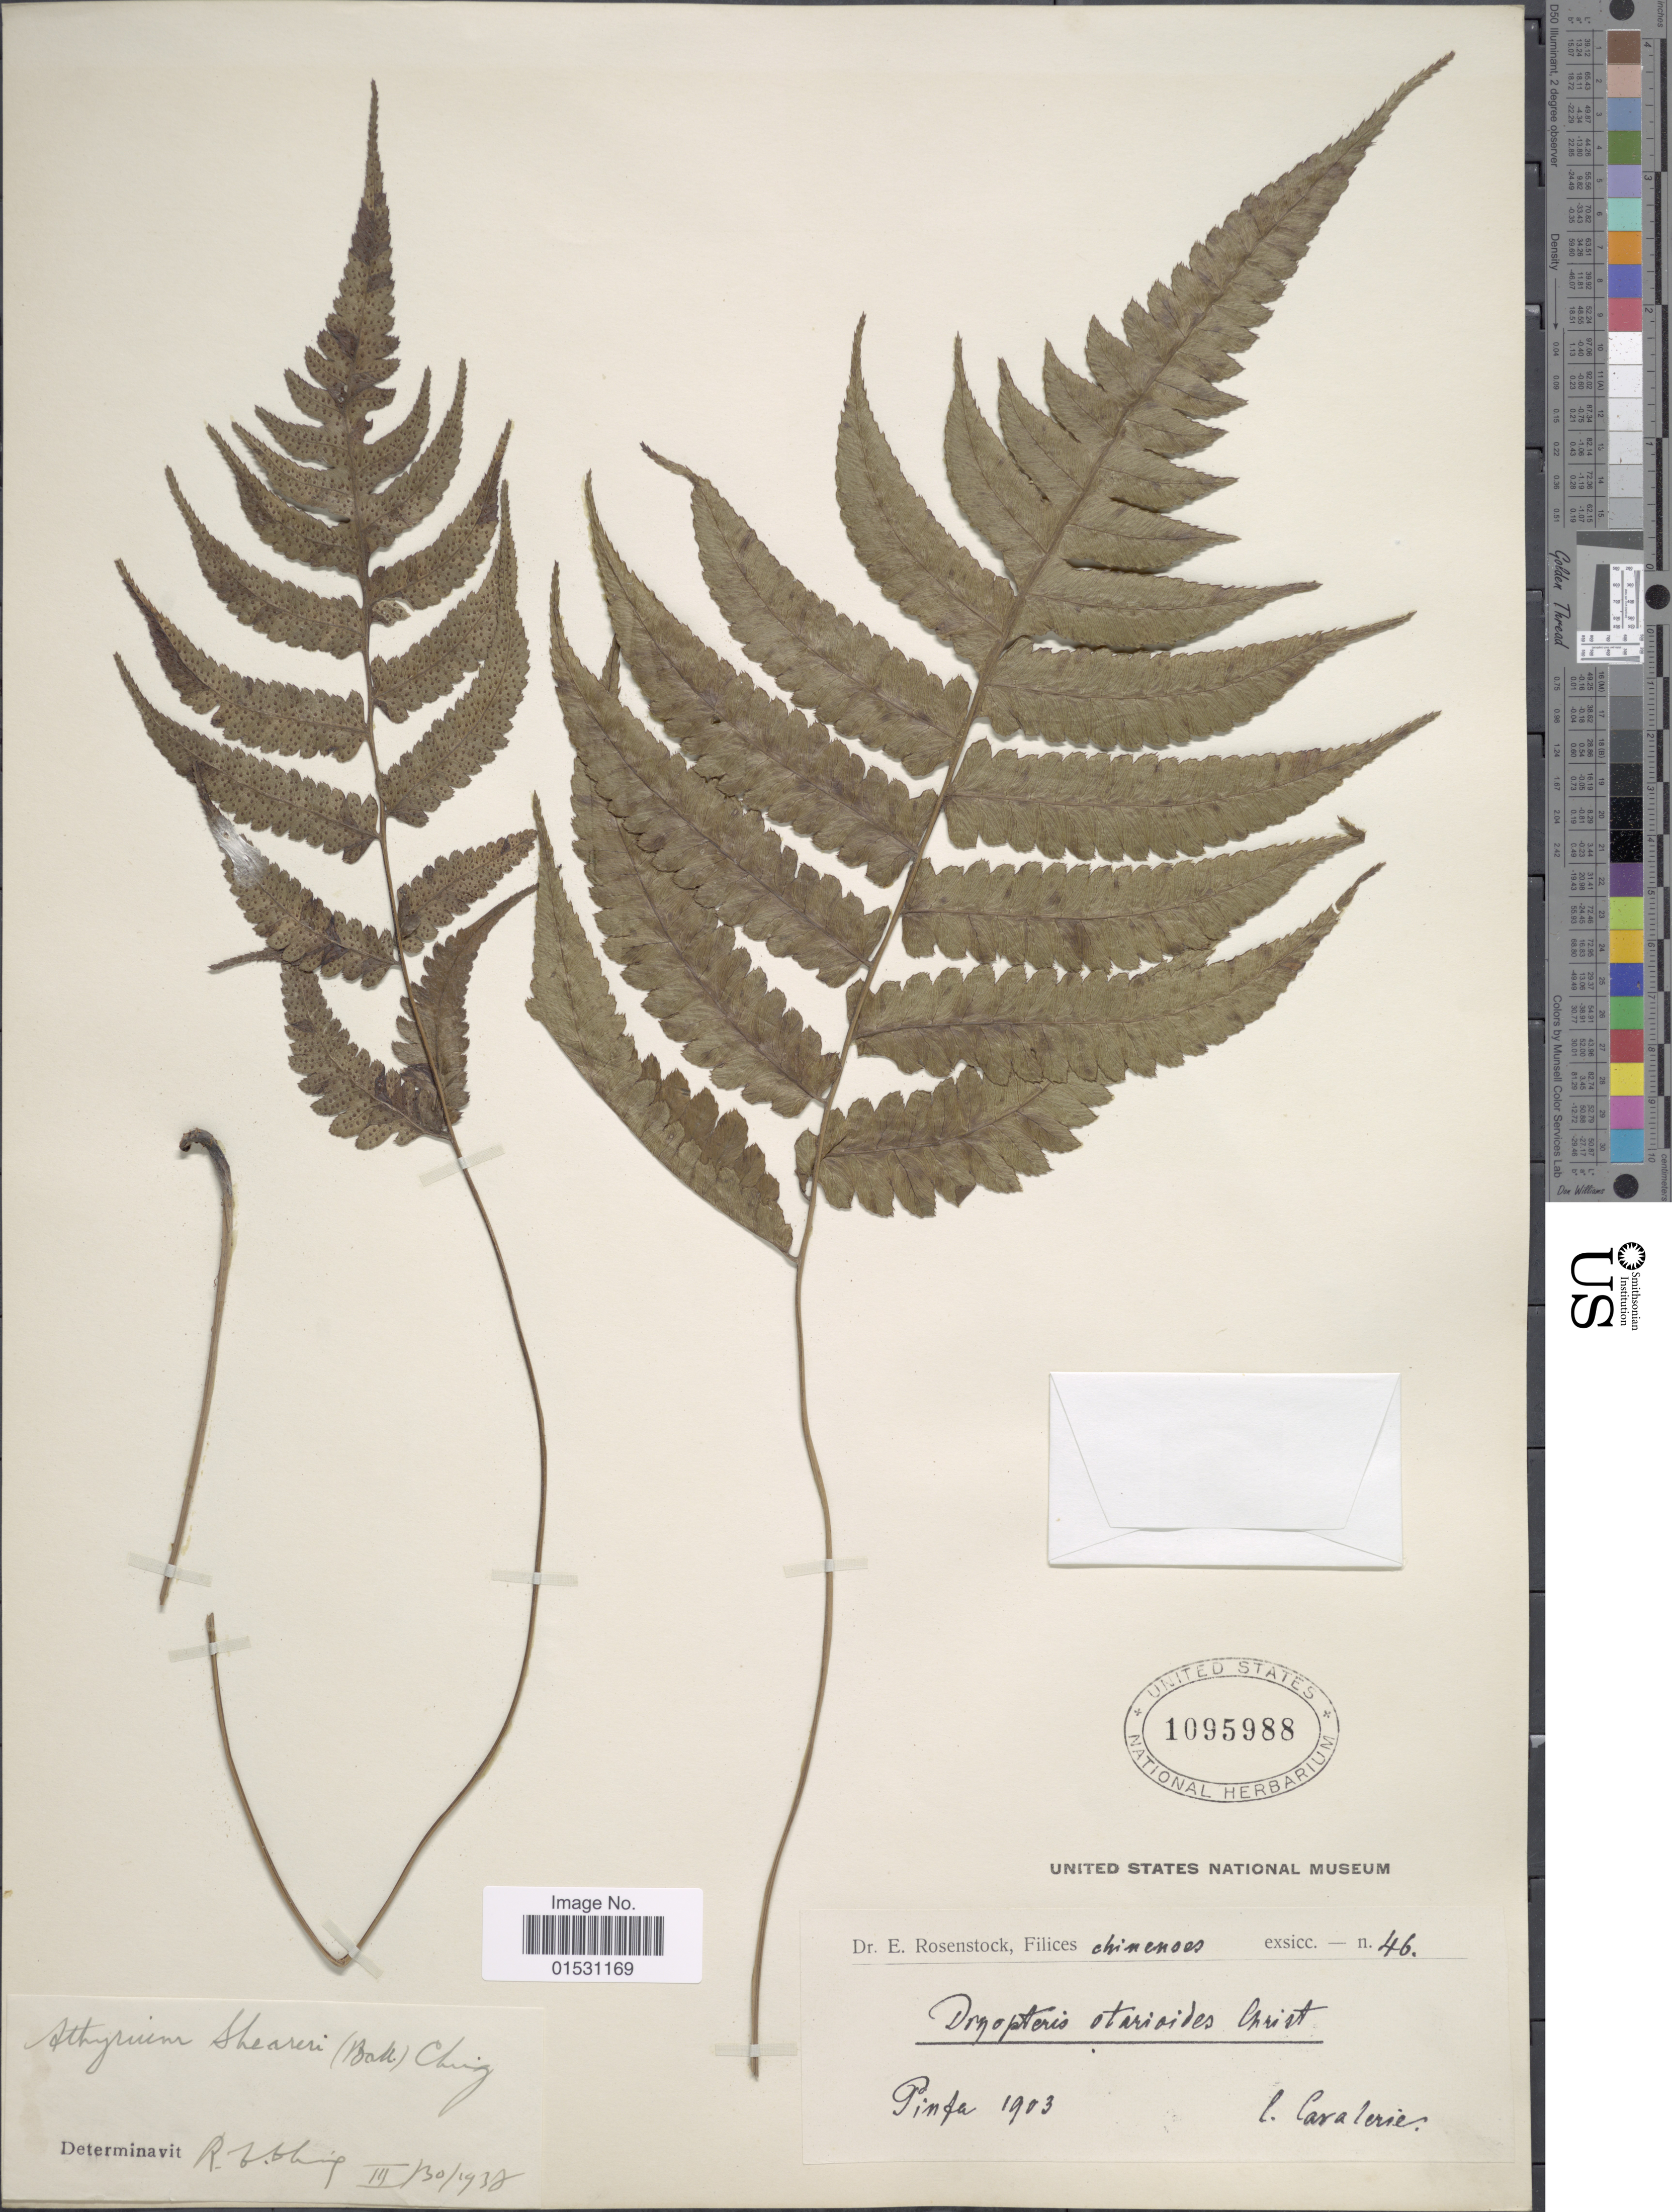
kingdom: Plantae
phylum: Tracheophyta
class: Polypodiopsida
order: Polypodiales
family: Athyriaceae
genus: Athyrium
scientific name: Athyrium sheareri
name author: (Baker)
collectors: -. Cavalerie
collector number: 46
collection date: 1903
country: China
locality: Filices chinenses. Pinfa.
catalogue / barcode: US 1095988